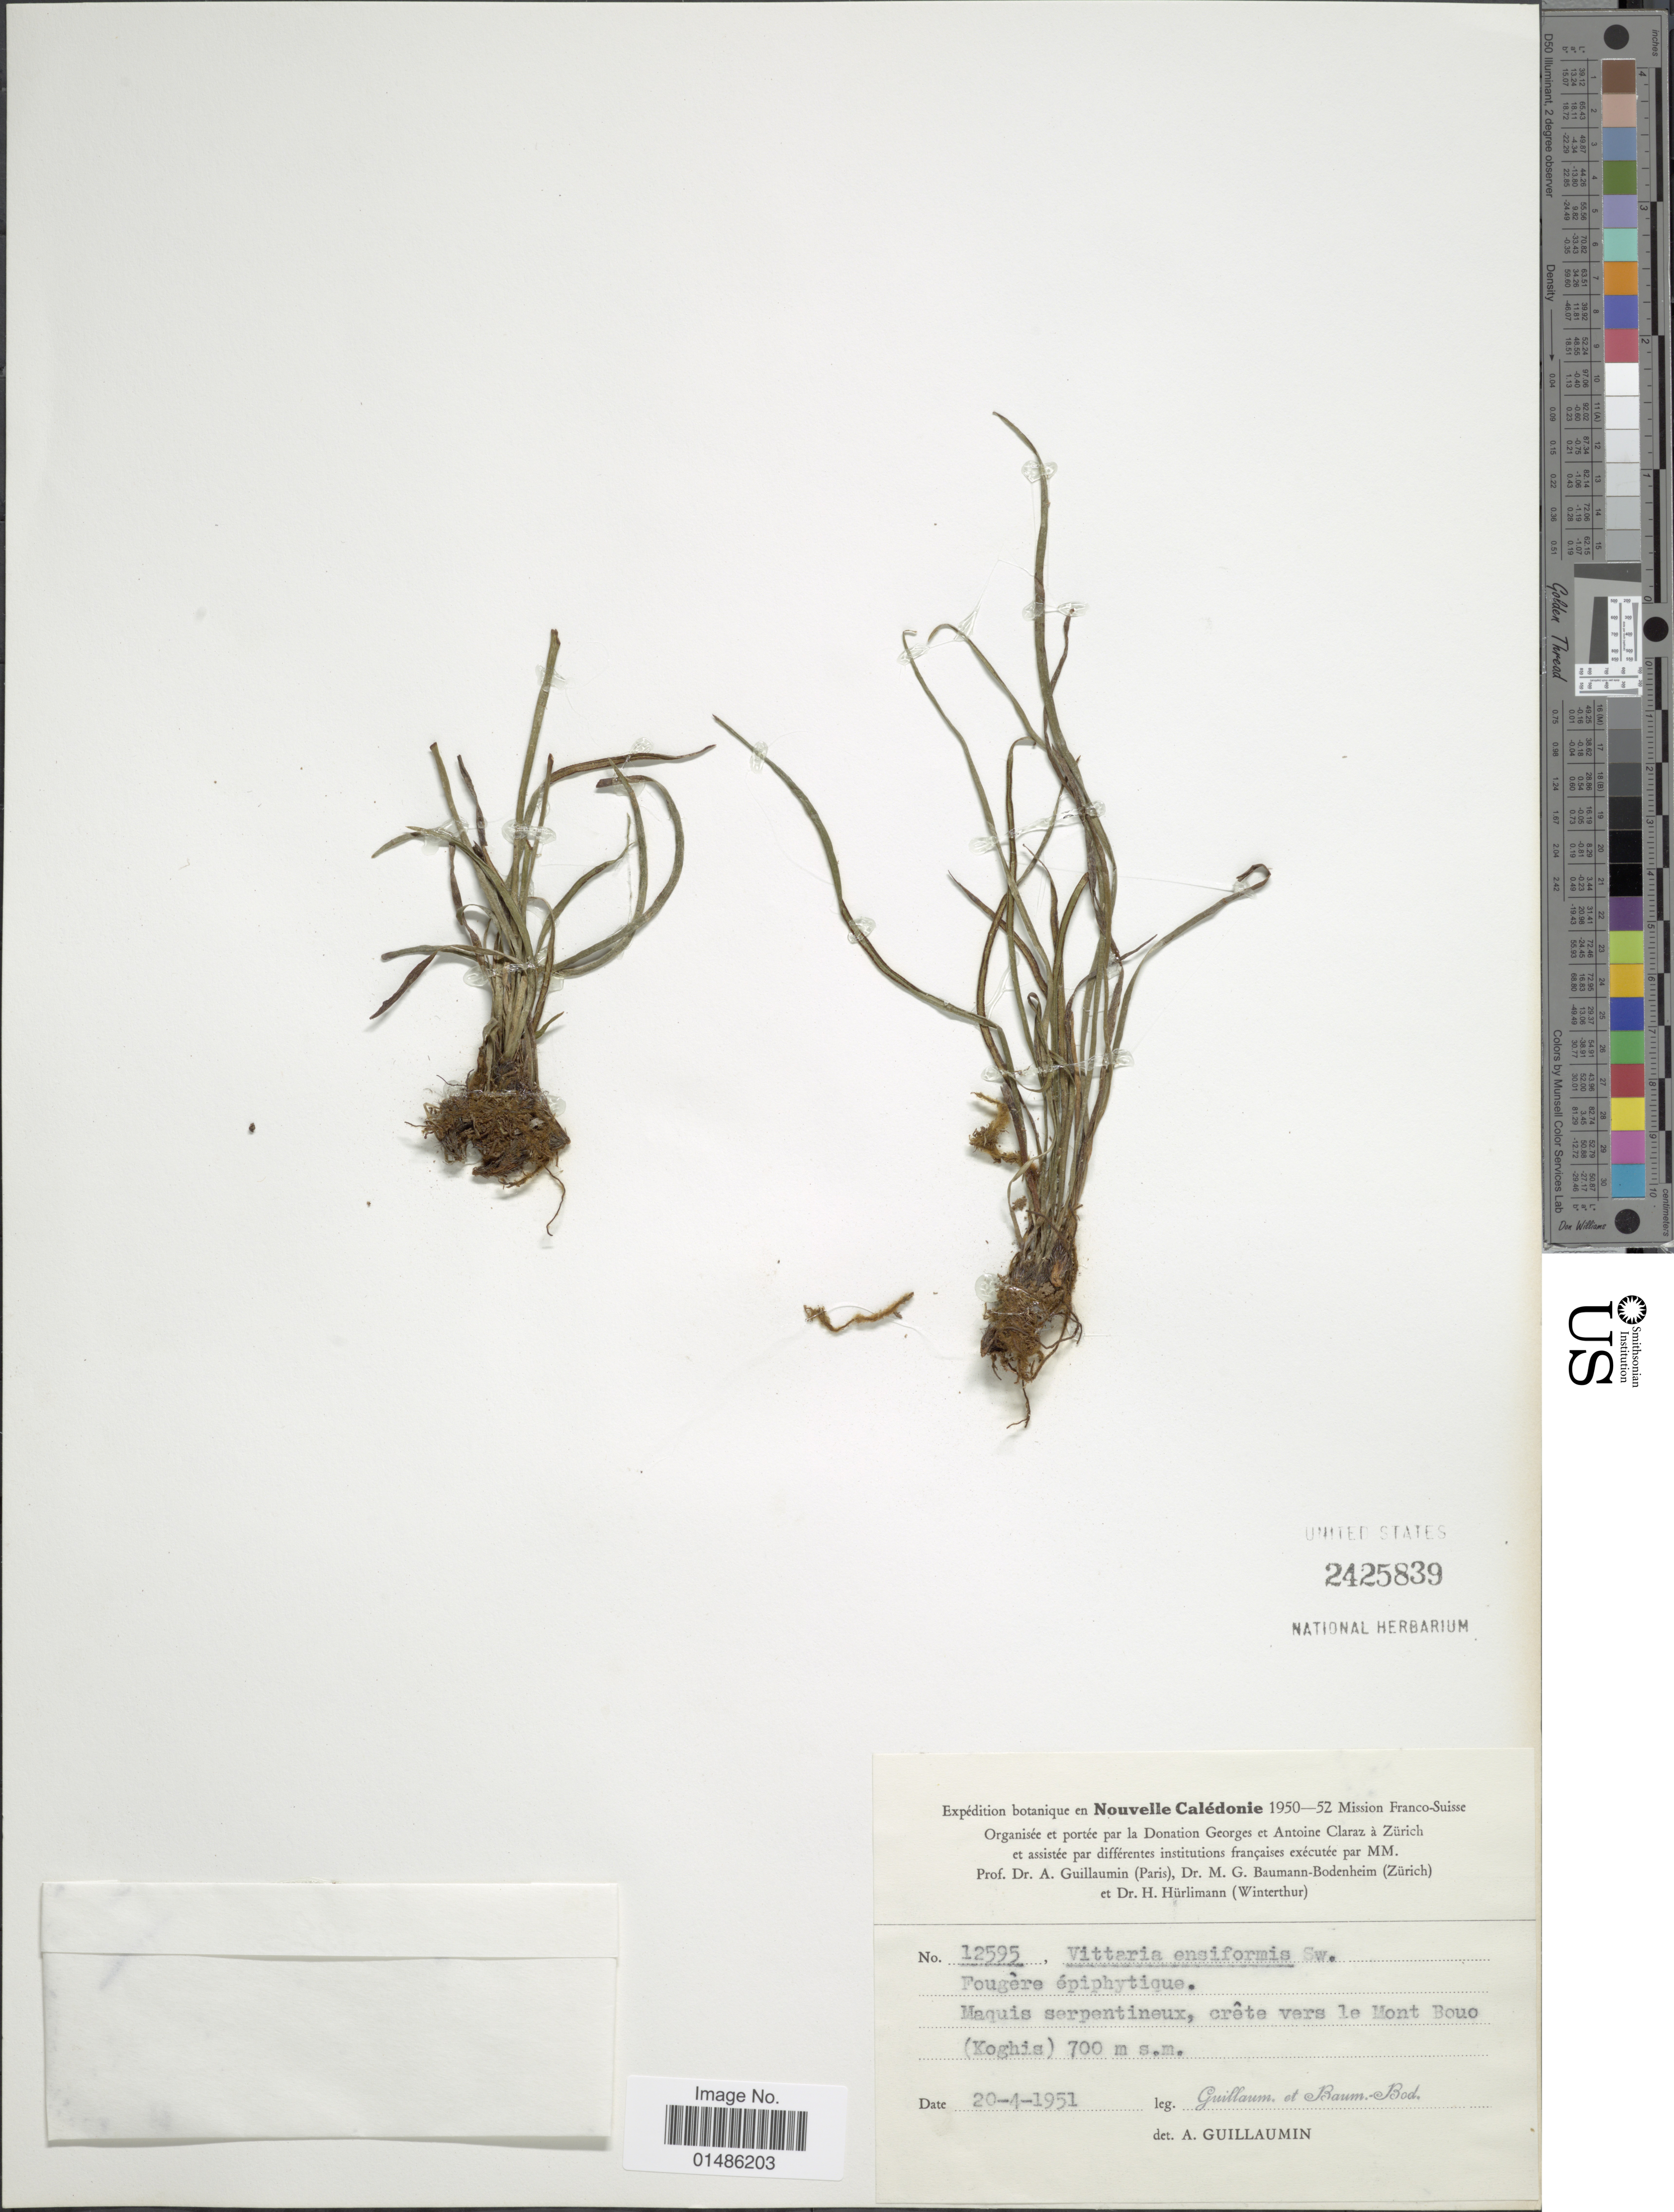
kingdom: Plantae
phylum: Tracheophyta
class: Polypodiopsida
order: Polypodiales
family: Pteridaceae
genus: Haplopteris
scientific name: Haplopteris elongata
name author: (Sw.) Crane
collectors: A. Guillaumin & M. G. Baumann-Bodenheim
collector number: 12595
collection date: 1951-04-20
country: New Caledonia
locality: Fougère épiphytique. Maquis serpentineux, crête vers le Mont Bouo (Koghis).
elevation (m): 700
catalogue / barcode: US 2425839